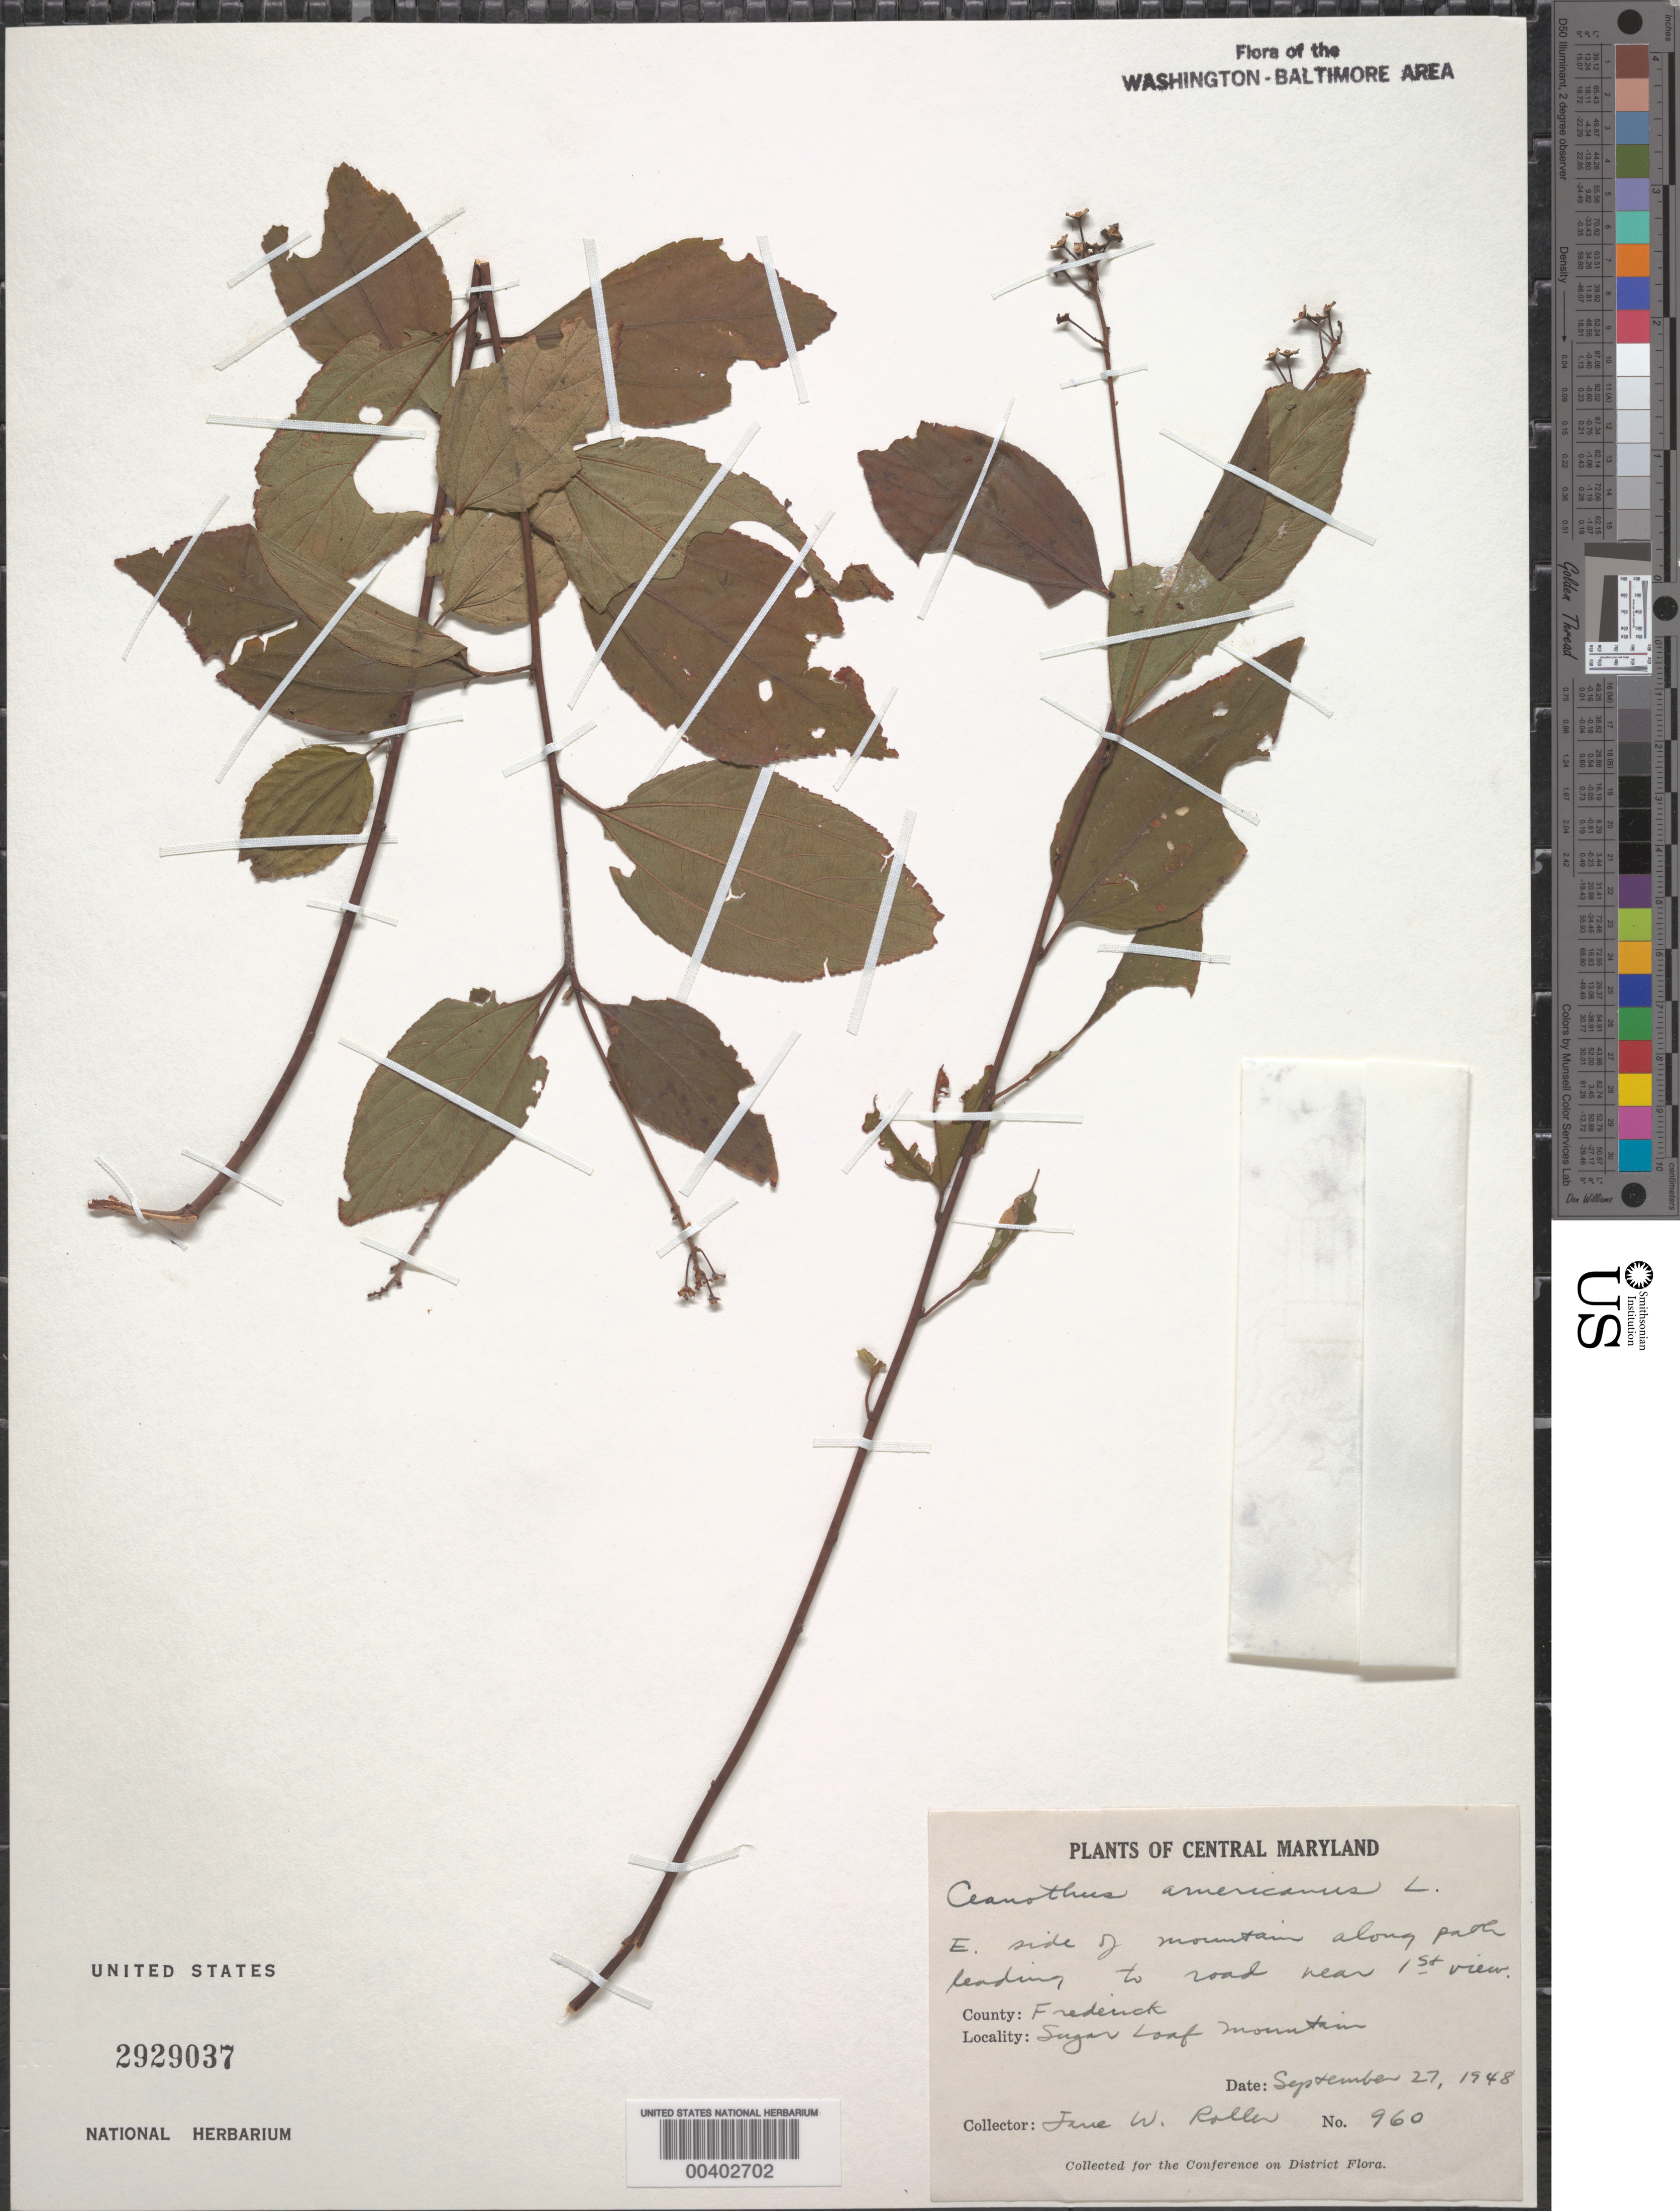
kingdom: Plantae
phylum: Tracheophyta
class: Magnoliopsida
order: Rosales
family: Rhamnaceae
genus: Ceanothus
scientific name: Ceanothus americanus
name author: L.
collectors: J. W. Roller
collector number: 960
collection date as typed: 27 Sep 1948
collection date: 1948-09-27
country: United States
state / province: Maryland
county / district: Frederick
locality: Sugar Loaf Mountain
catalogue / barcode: US 2929037